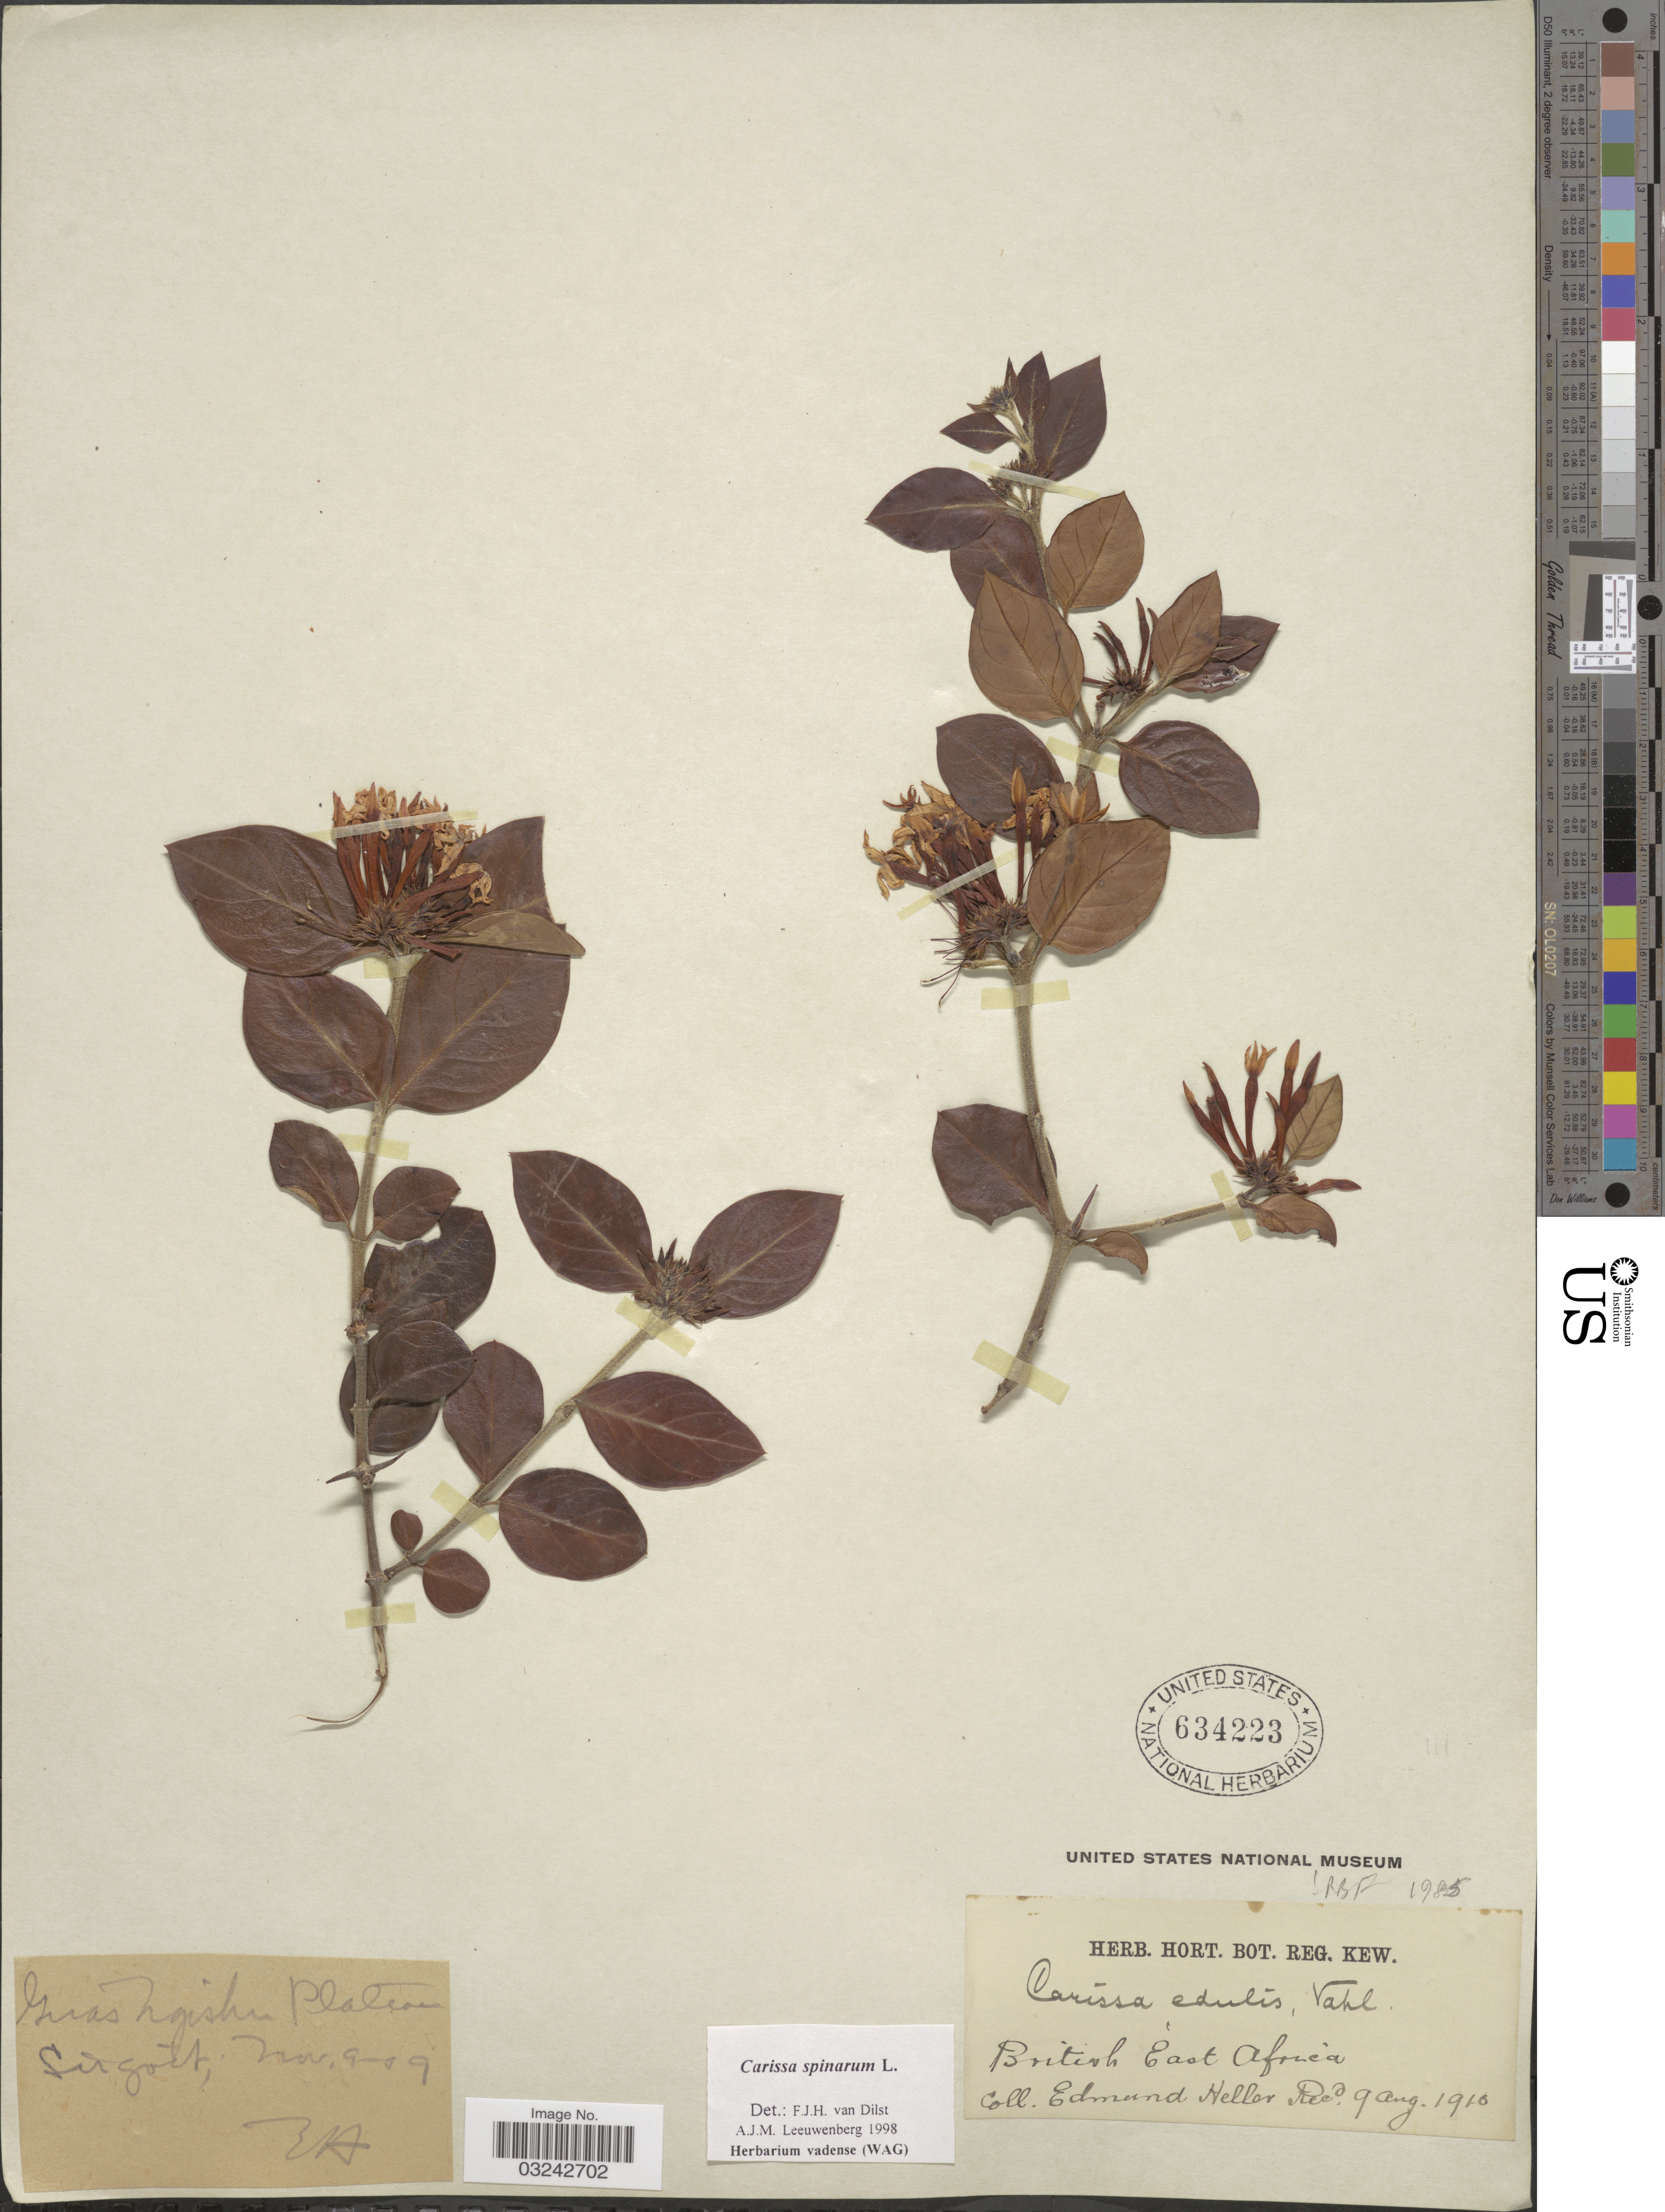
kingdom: Plantae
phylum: Tracheophyta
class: Magnoliopsida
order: Gentianales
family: Apocynaceae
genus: Carissa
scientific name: Carissa spinarum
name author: L.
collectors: E. Heller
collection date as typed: Transcribed d/m/y: 9/11/9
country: Kenya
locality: British East Africa. Geras [interpreted] Ngishu [interpreted] Plateau Sirgoit.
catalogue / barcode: US 634223